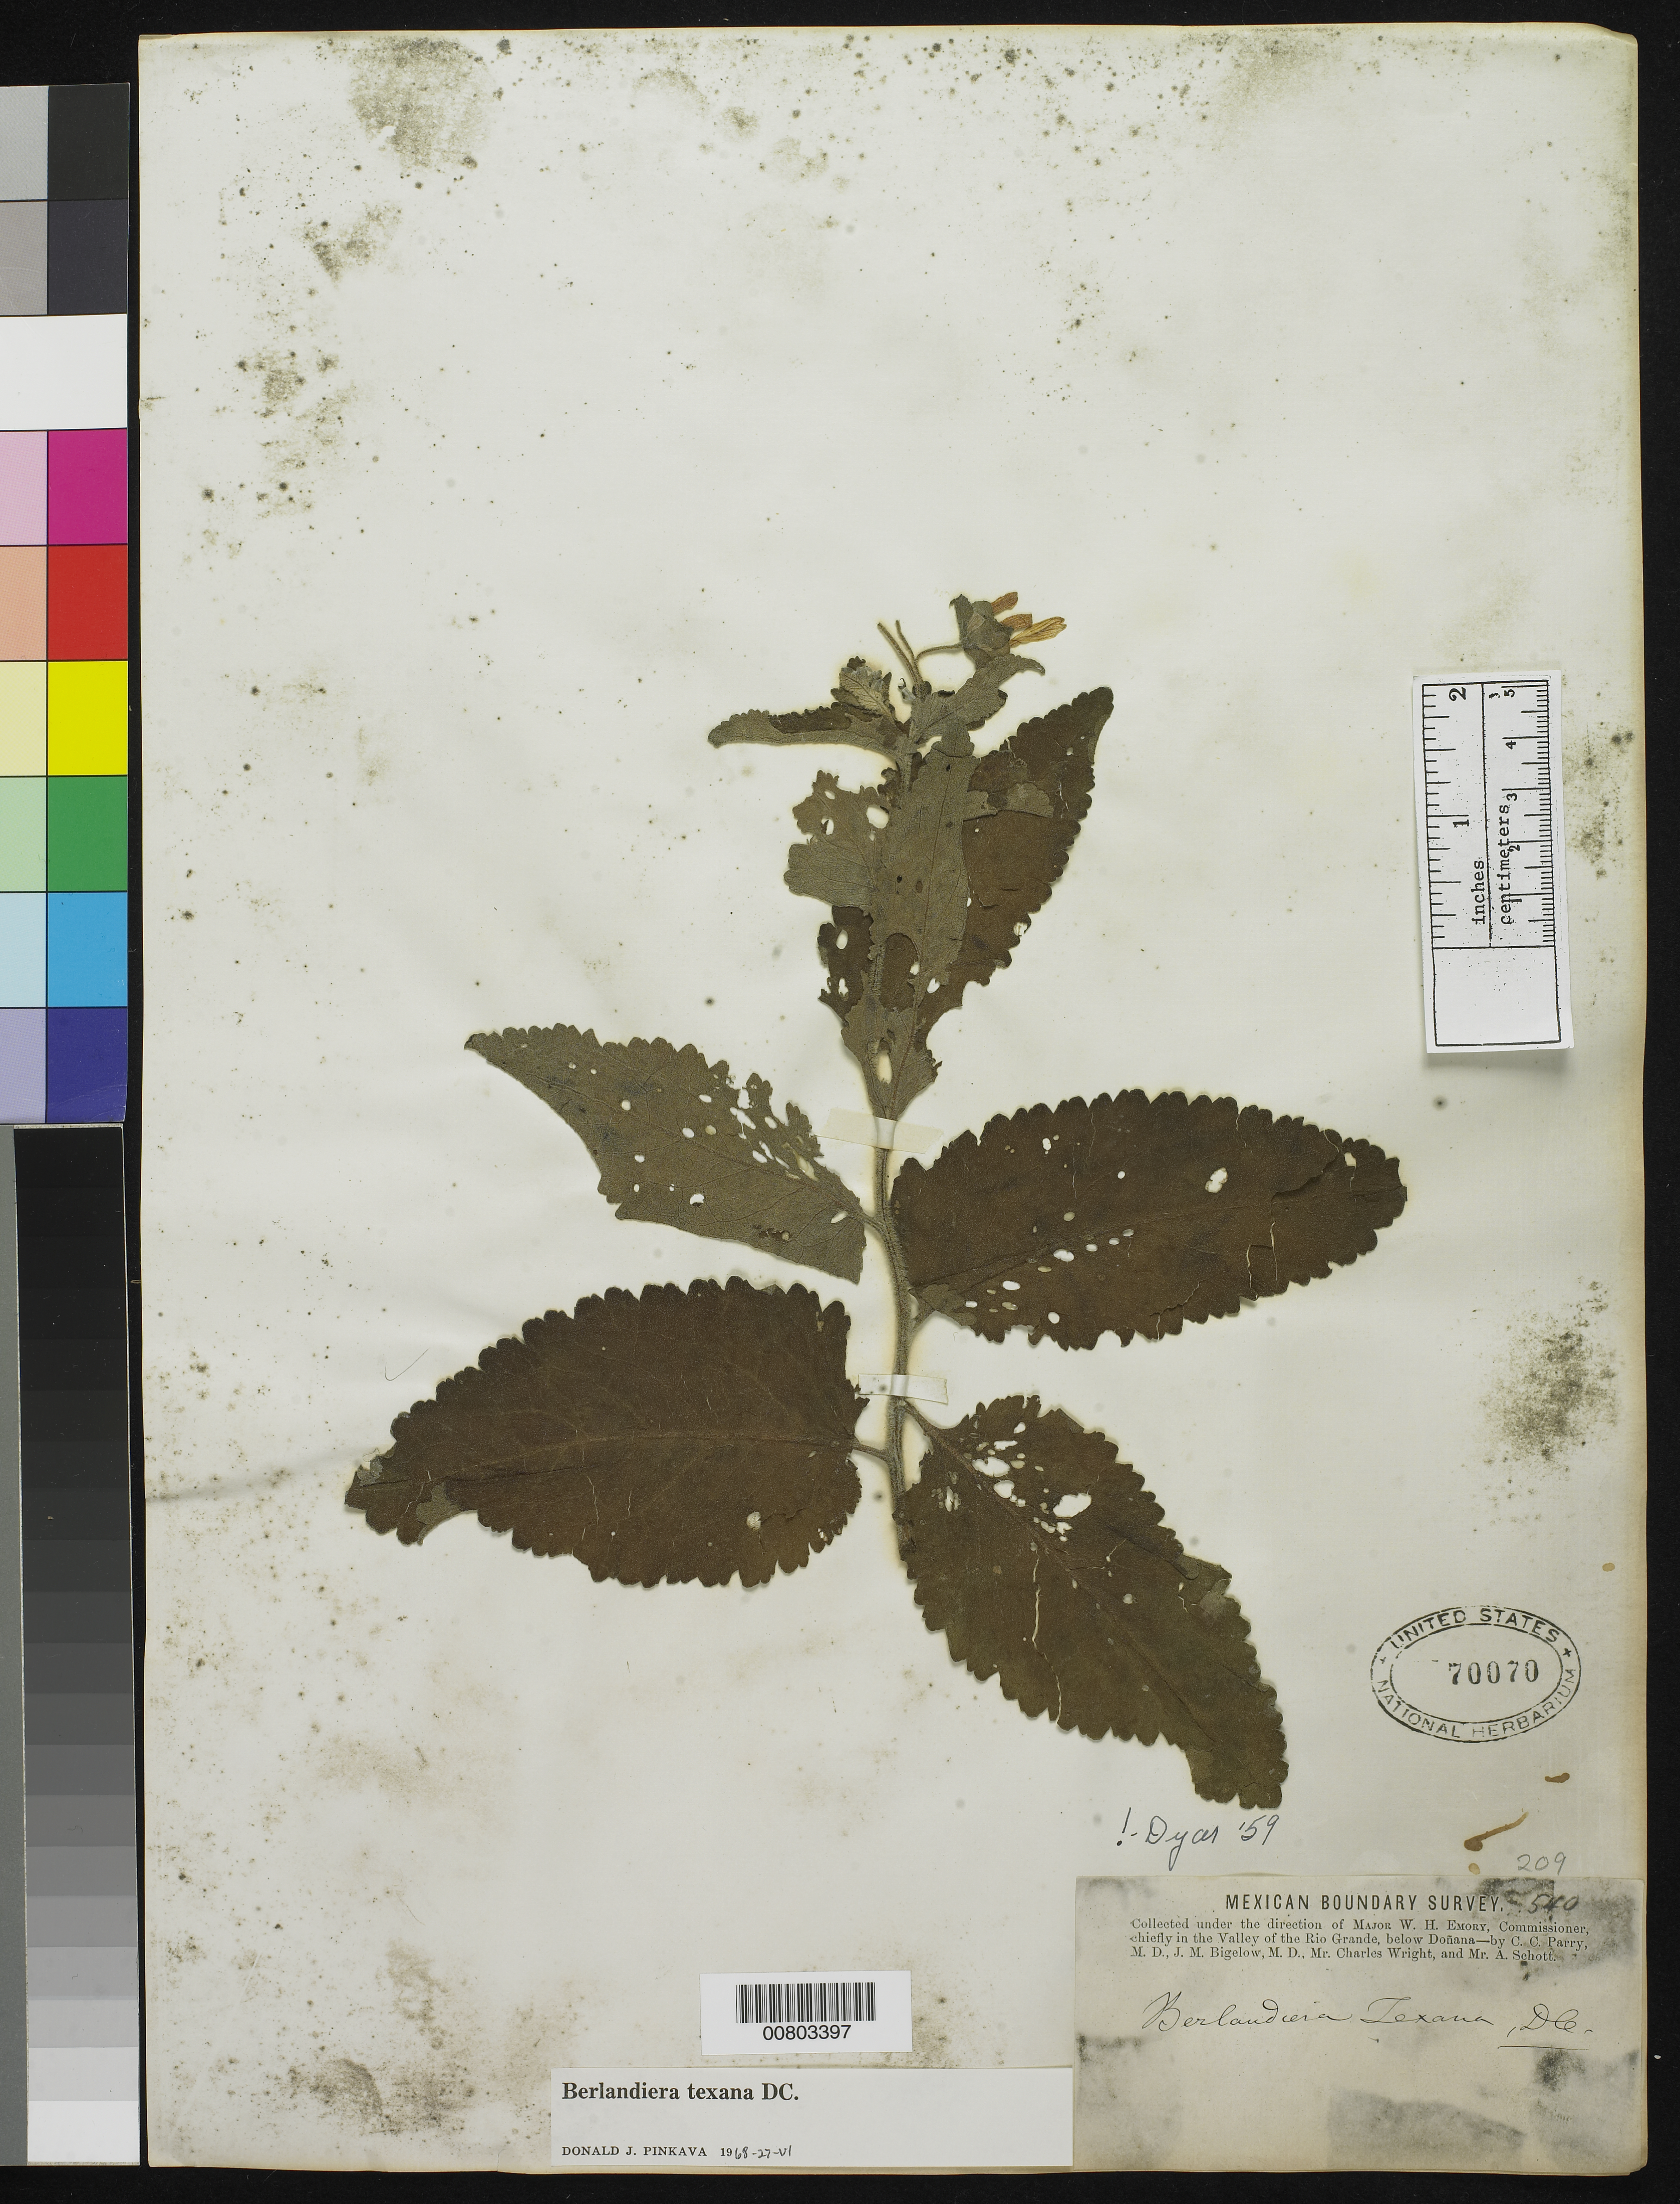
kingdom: Plantae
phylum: Tracheophyta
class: Magnoliopsida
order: Asterales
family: Asteraceae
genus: Berlandiera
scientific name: Berlandiera texana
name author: DC.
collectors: C. C. Parry, J. M. Bigelow, C. Wright & A. C. V. Schott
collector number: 540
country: United States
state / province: New Mexico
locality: Valley of the Rio Grande, below Doñana, New Mexico.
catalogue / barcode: US 70070